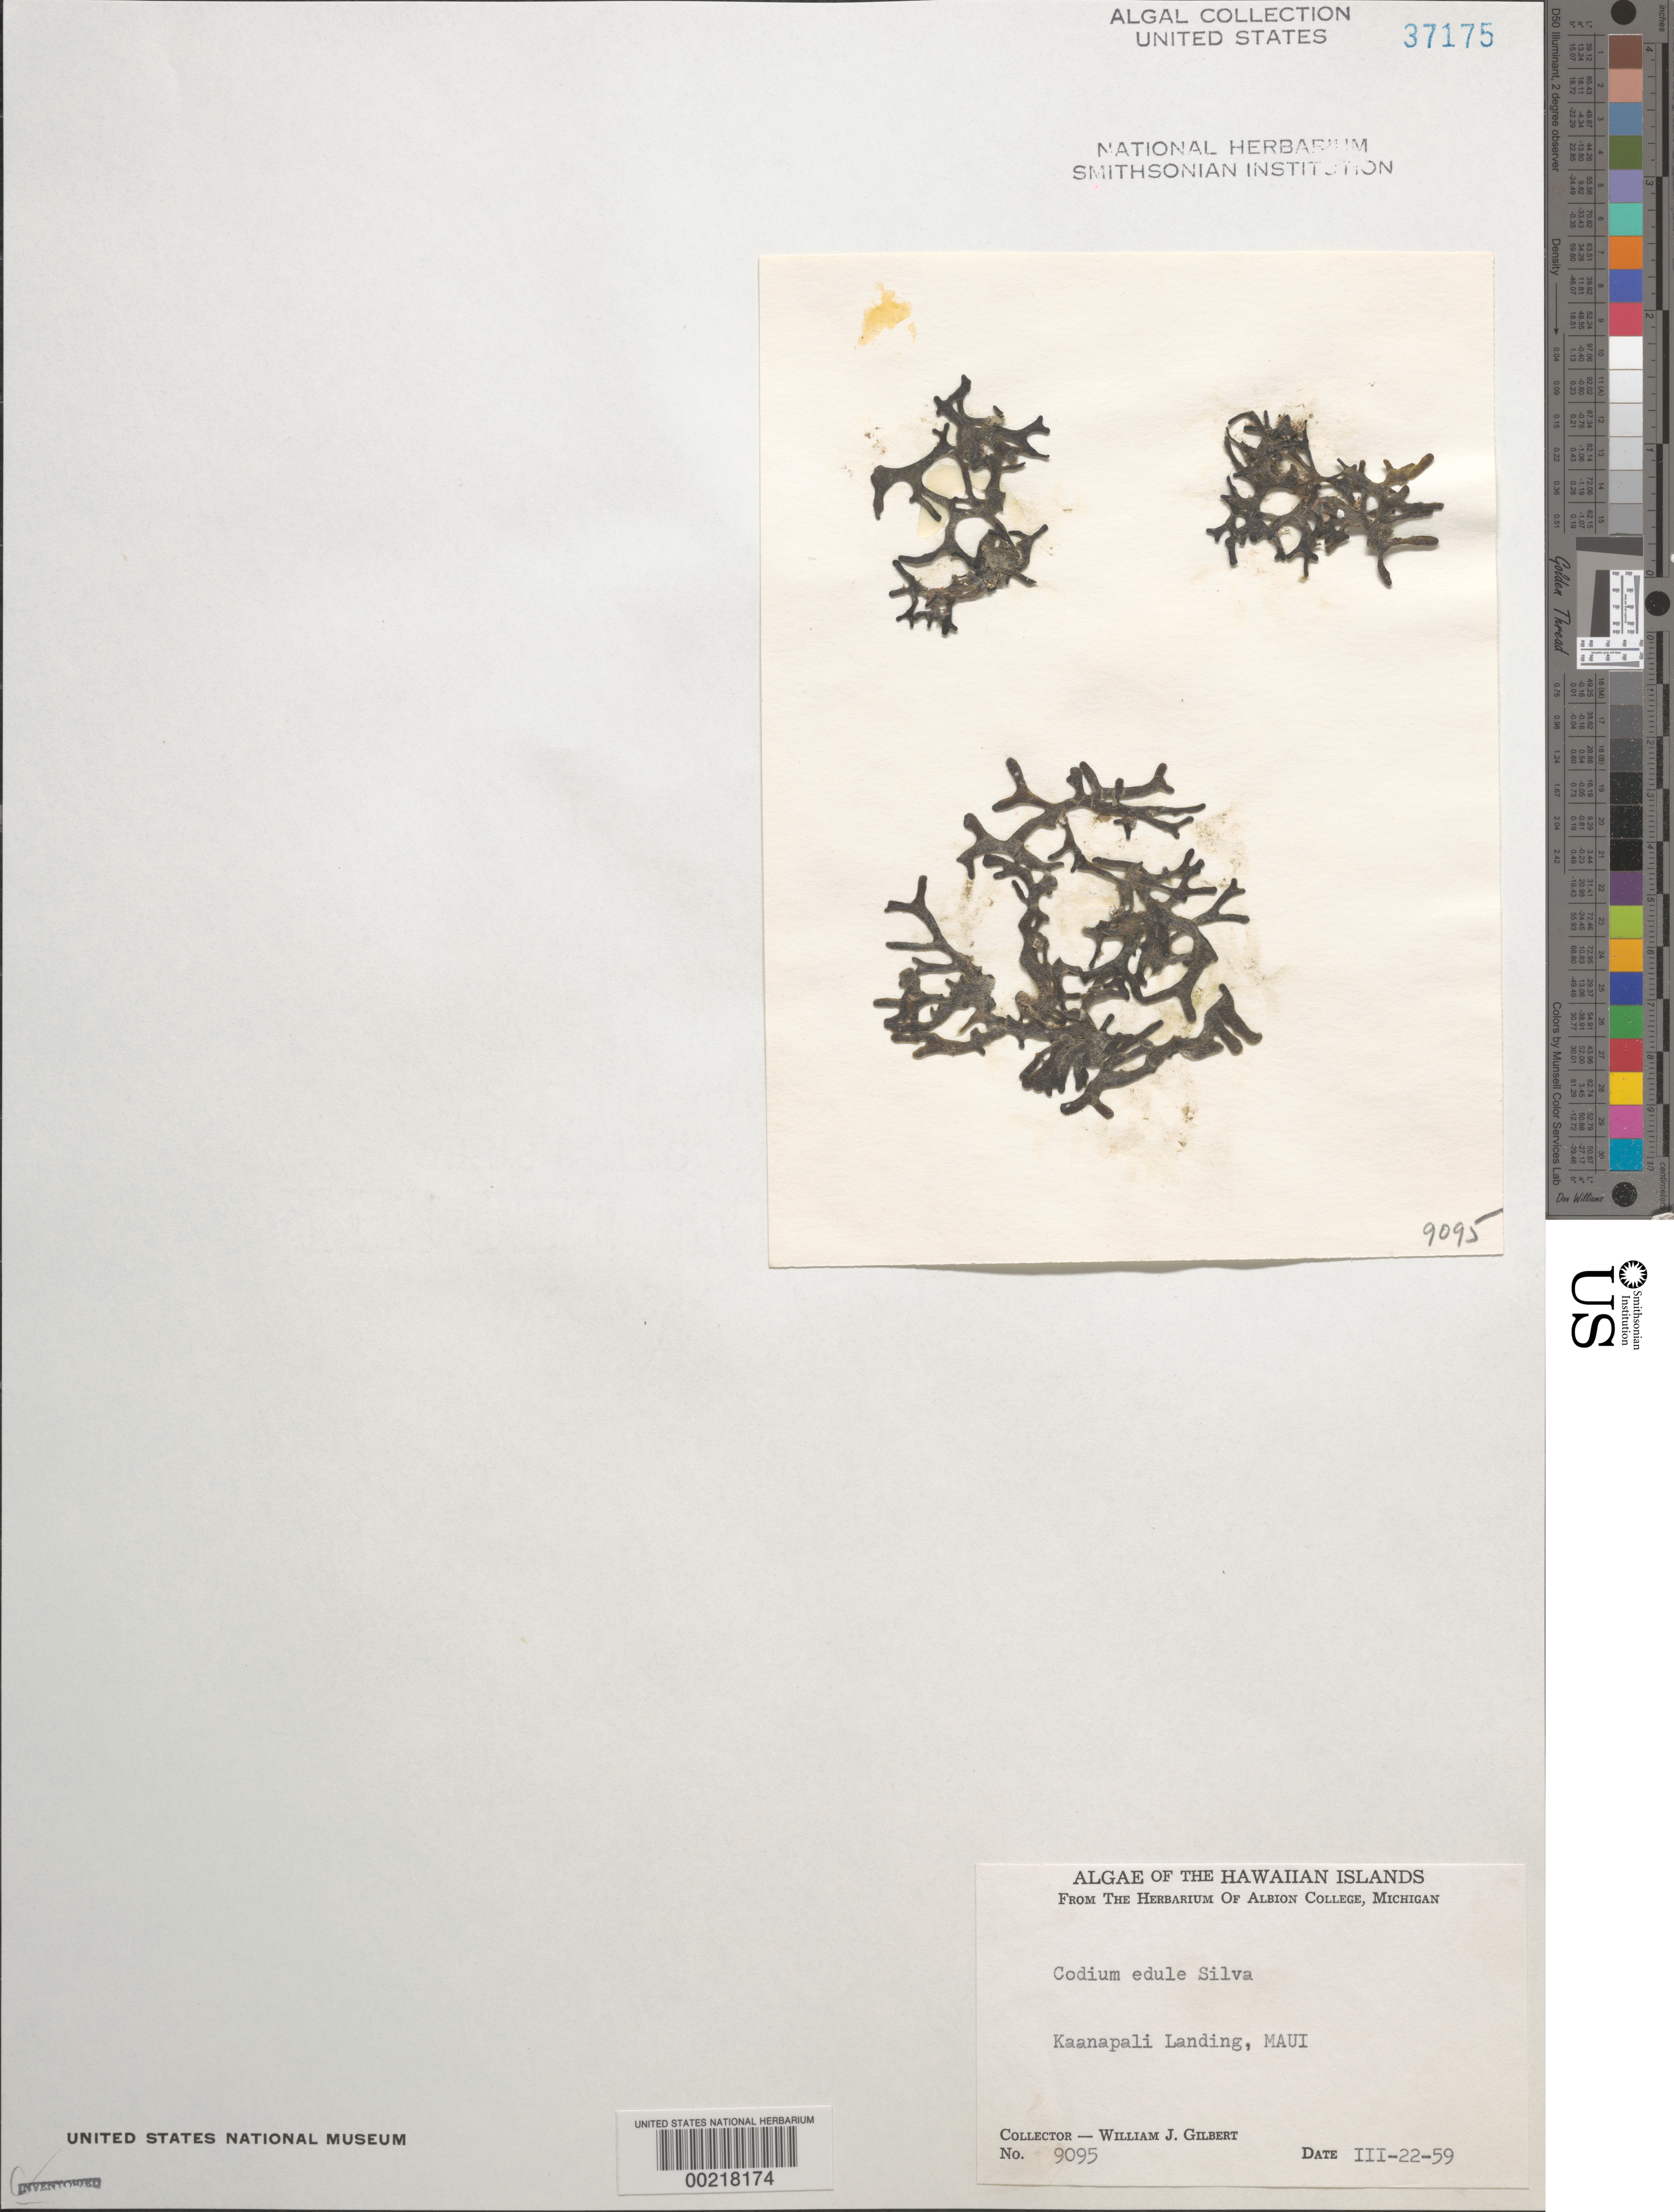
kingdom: Plantae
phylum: Chlorophyta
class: Ulvophyceae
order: Bryopsidales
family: Codiaceae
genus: Codium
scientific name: Codium edule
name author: P.C. Silva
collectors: W. J. Gilbert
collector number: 9095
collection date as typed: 22 Mar 1959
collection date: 1959-03-22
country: United States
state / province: Hawaii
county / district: Maui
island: Maui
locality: Kaanapali landing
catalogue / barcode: US 37175